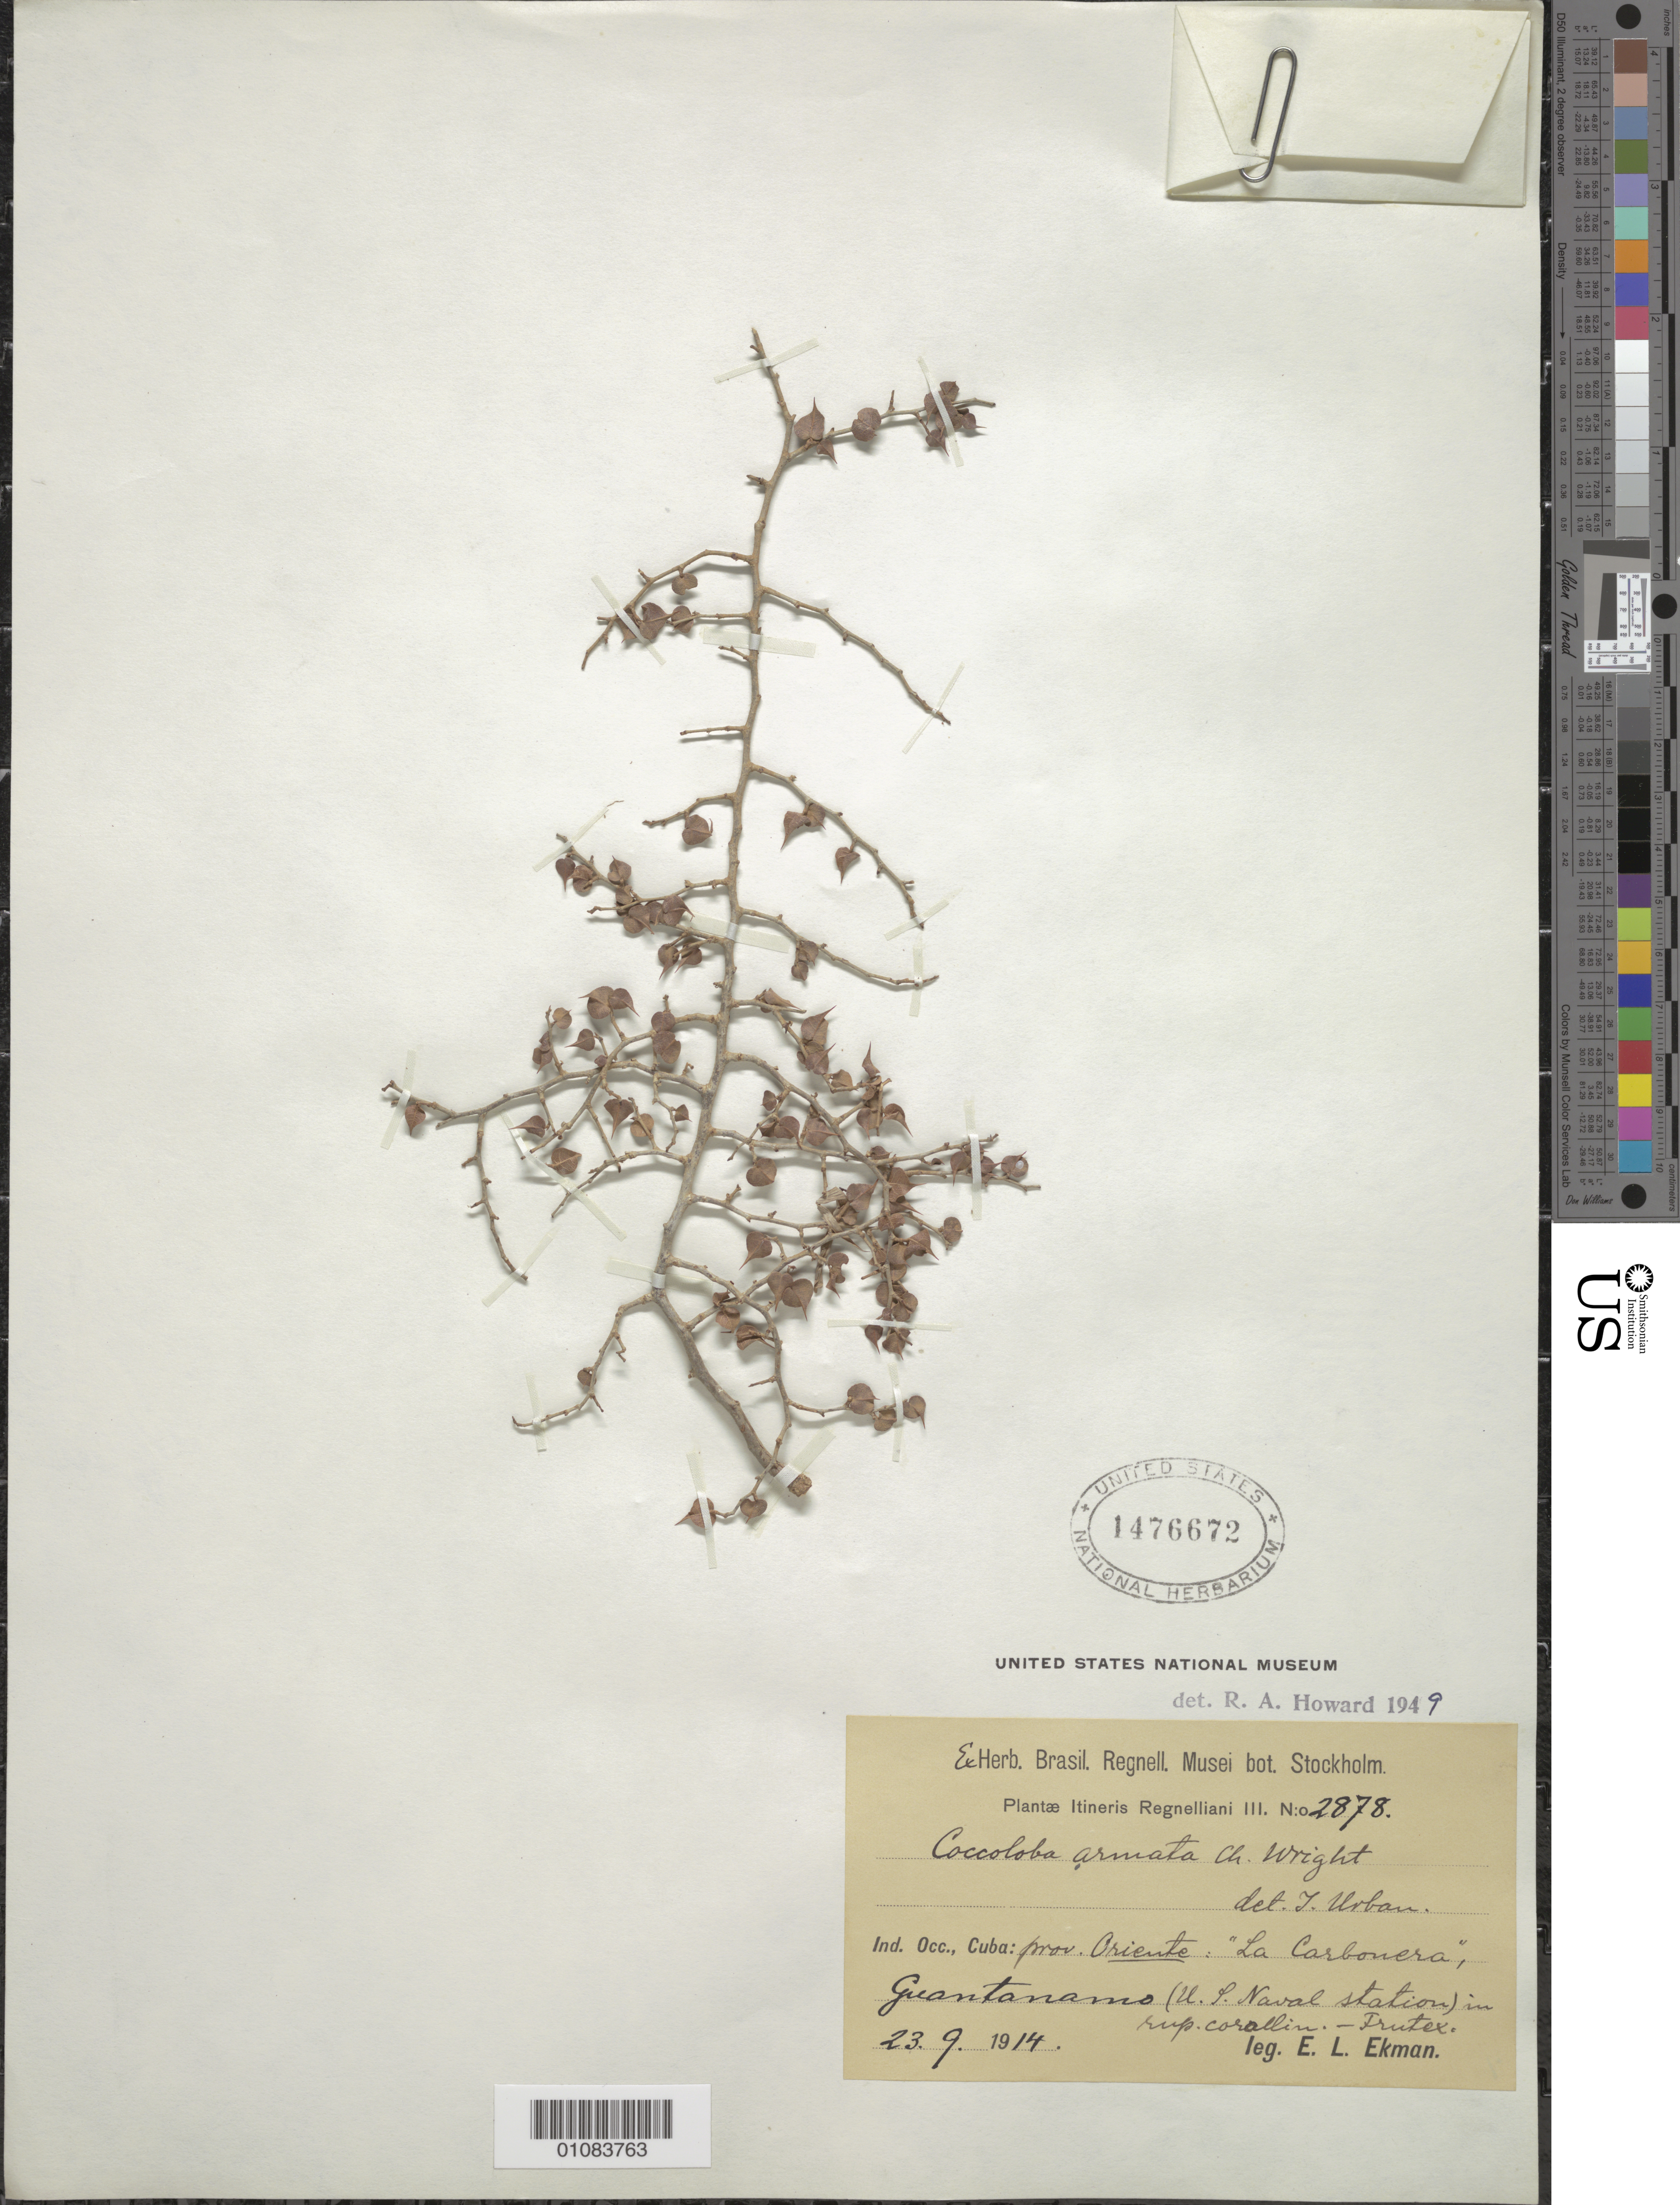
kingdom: Plantae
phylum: Tracheophyta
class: Magnoliopsida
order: Caryophyllales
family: Polygonaceae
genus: Coccoloba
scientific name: Coccoloba armata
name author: C. Wright ex Griseb.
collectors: E. L. Ekman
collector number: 2872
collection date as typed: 23 Sep 1914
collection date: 1914-09-23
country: Cuba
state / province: Guantánamo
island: Cuba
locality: Oriente: "La Carbonera", U S Naval Station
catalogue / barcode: US 1476672